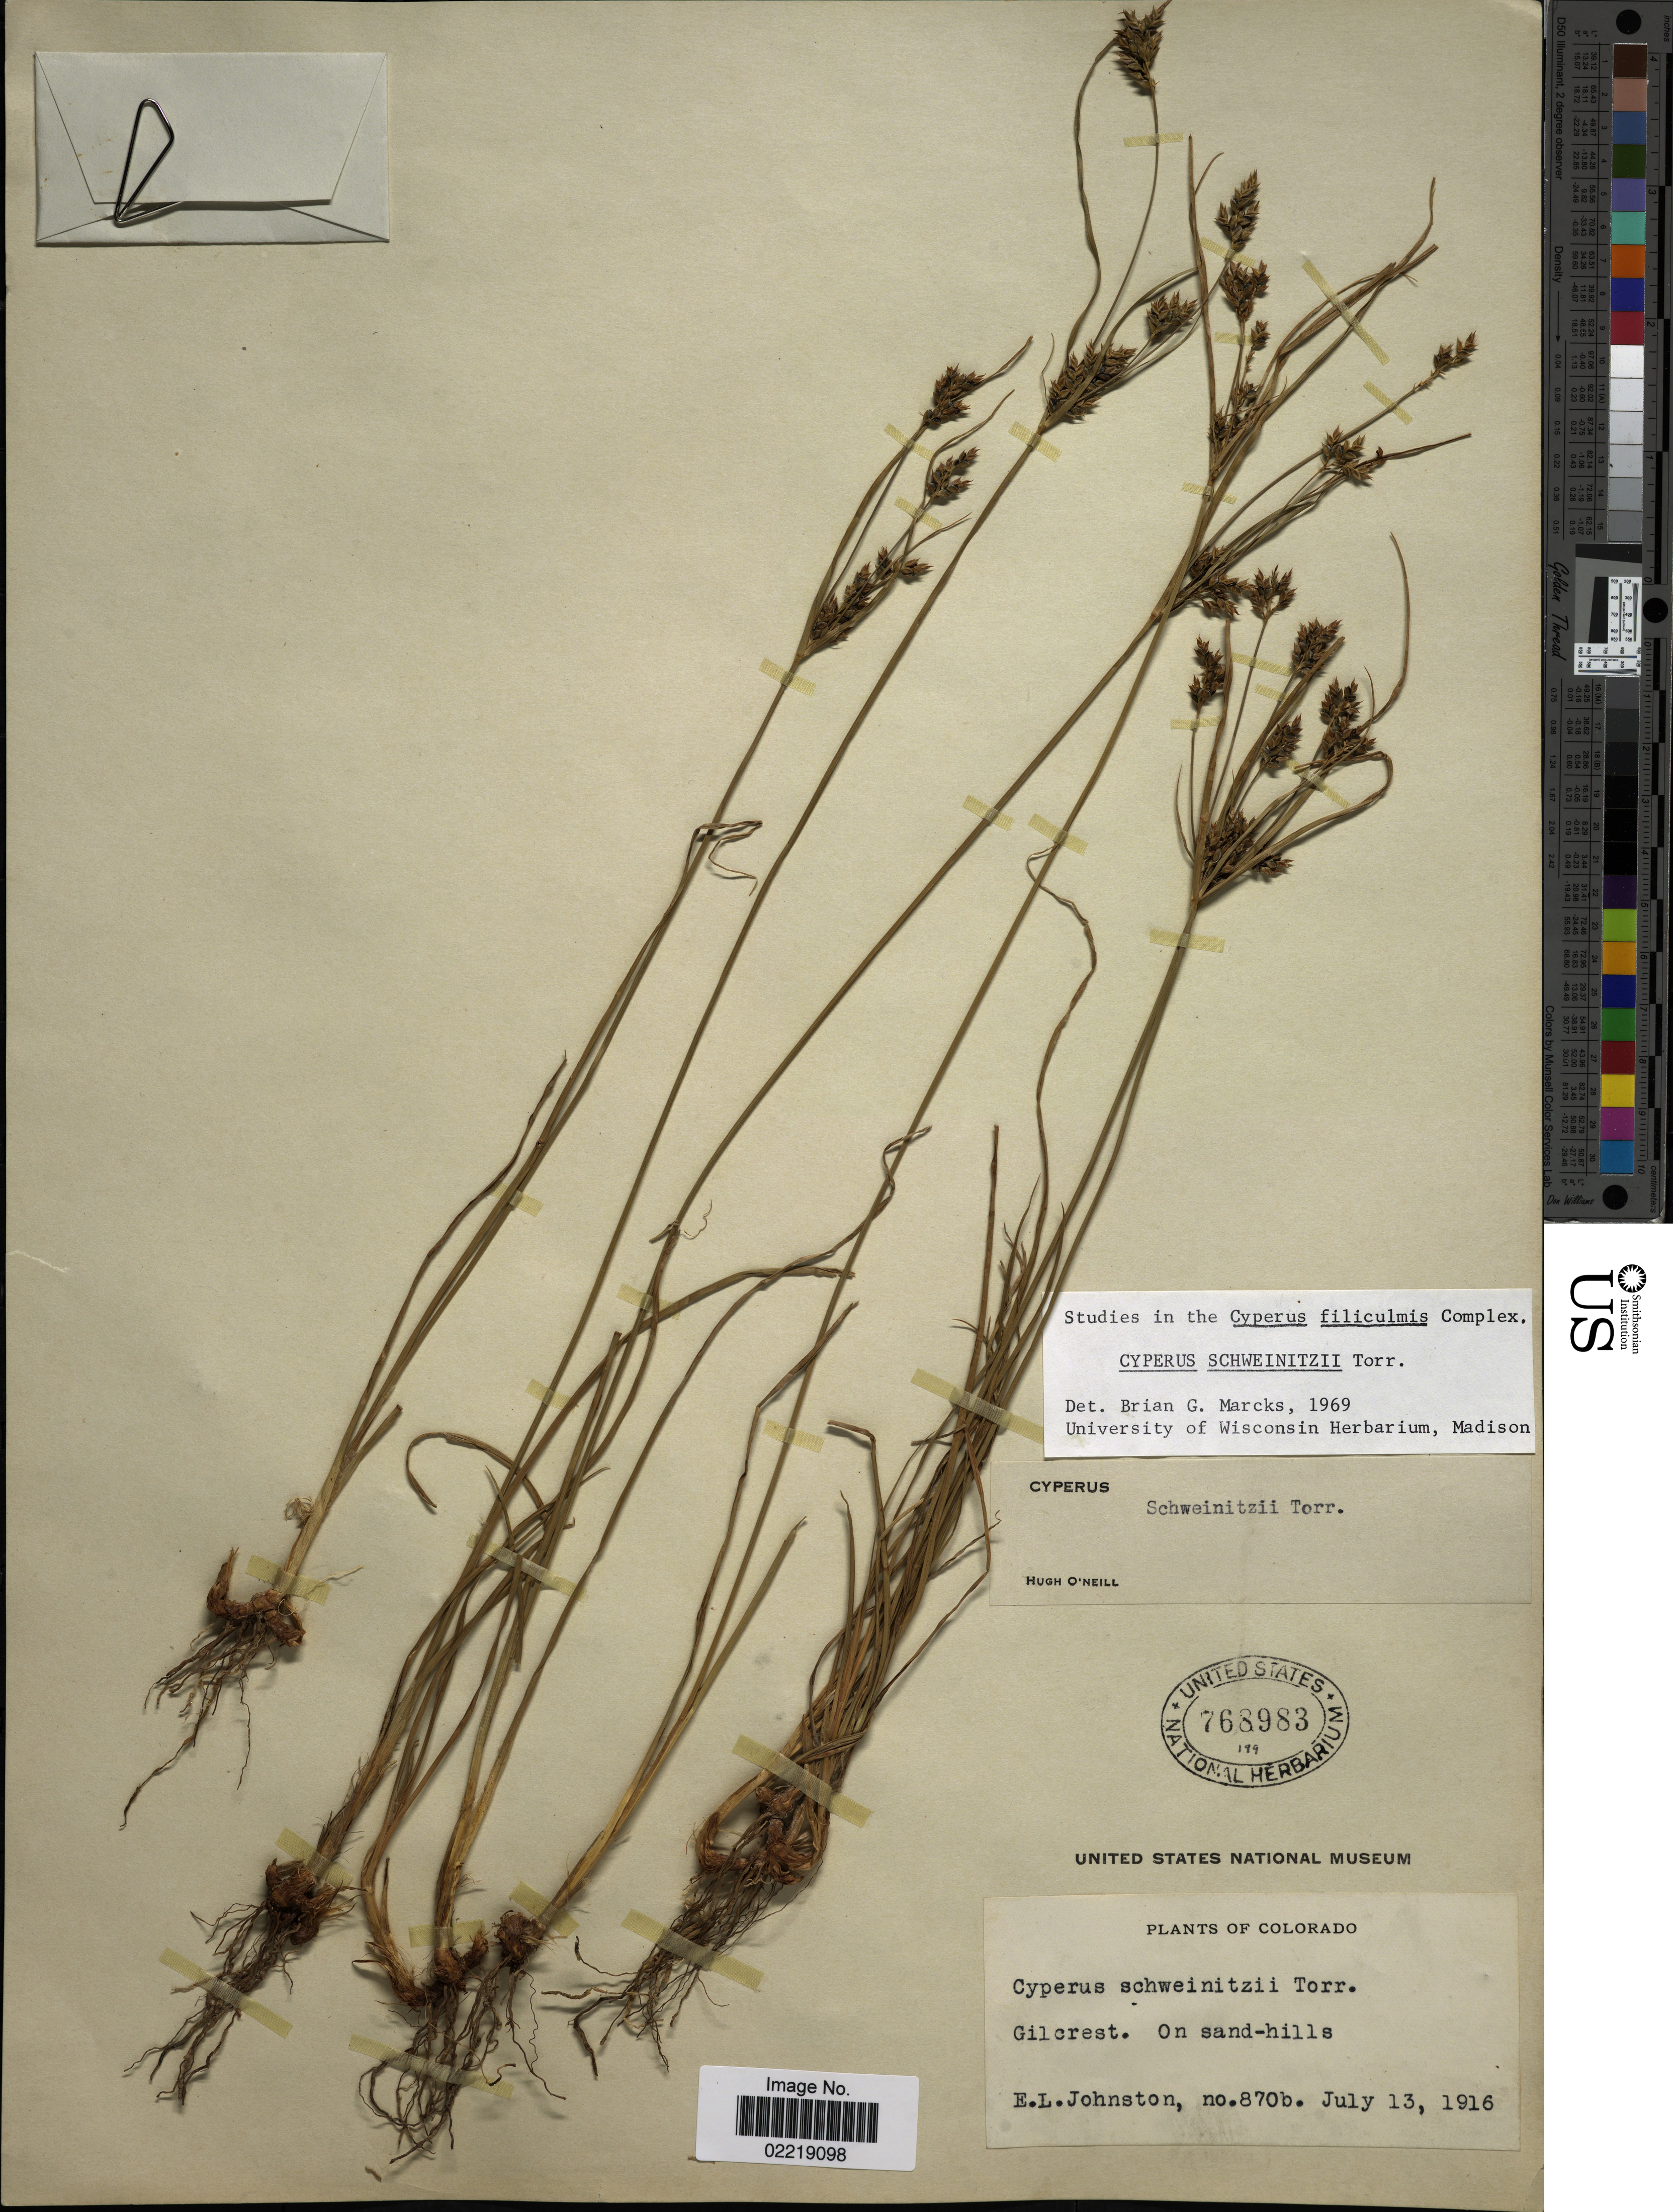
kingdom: Plantae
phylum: Tracheophyta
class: Liliopsida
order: Poales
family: Cyperaceae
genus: Cyperus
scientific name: Cyperus schweinitzii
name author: Torr.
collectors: E. L. Johnston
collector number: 870B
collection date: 1916-07-13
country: United States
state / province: Colorado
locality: Gilcrest. On sand- hills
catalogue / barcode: US 768983